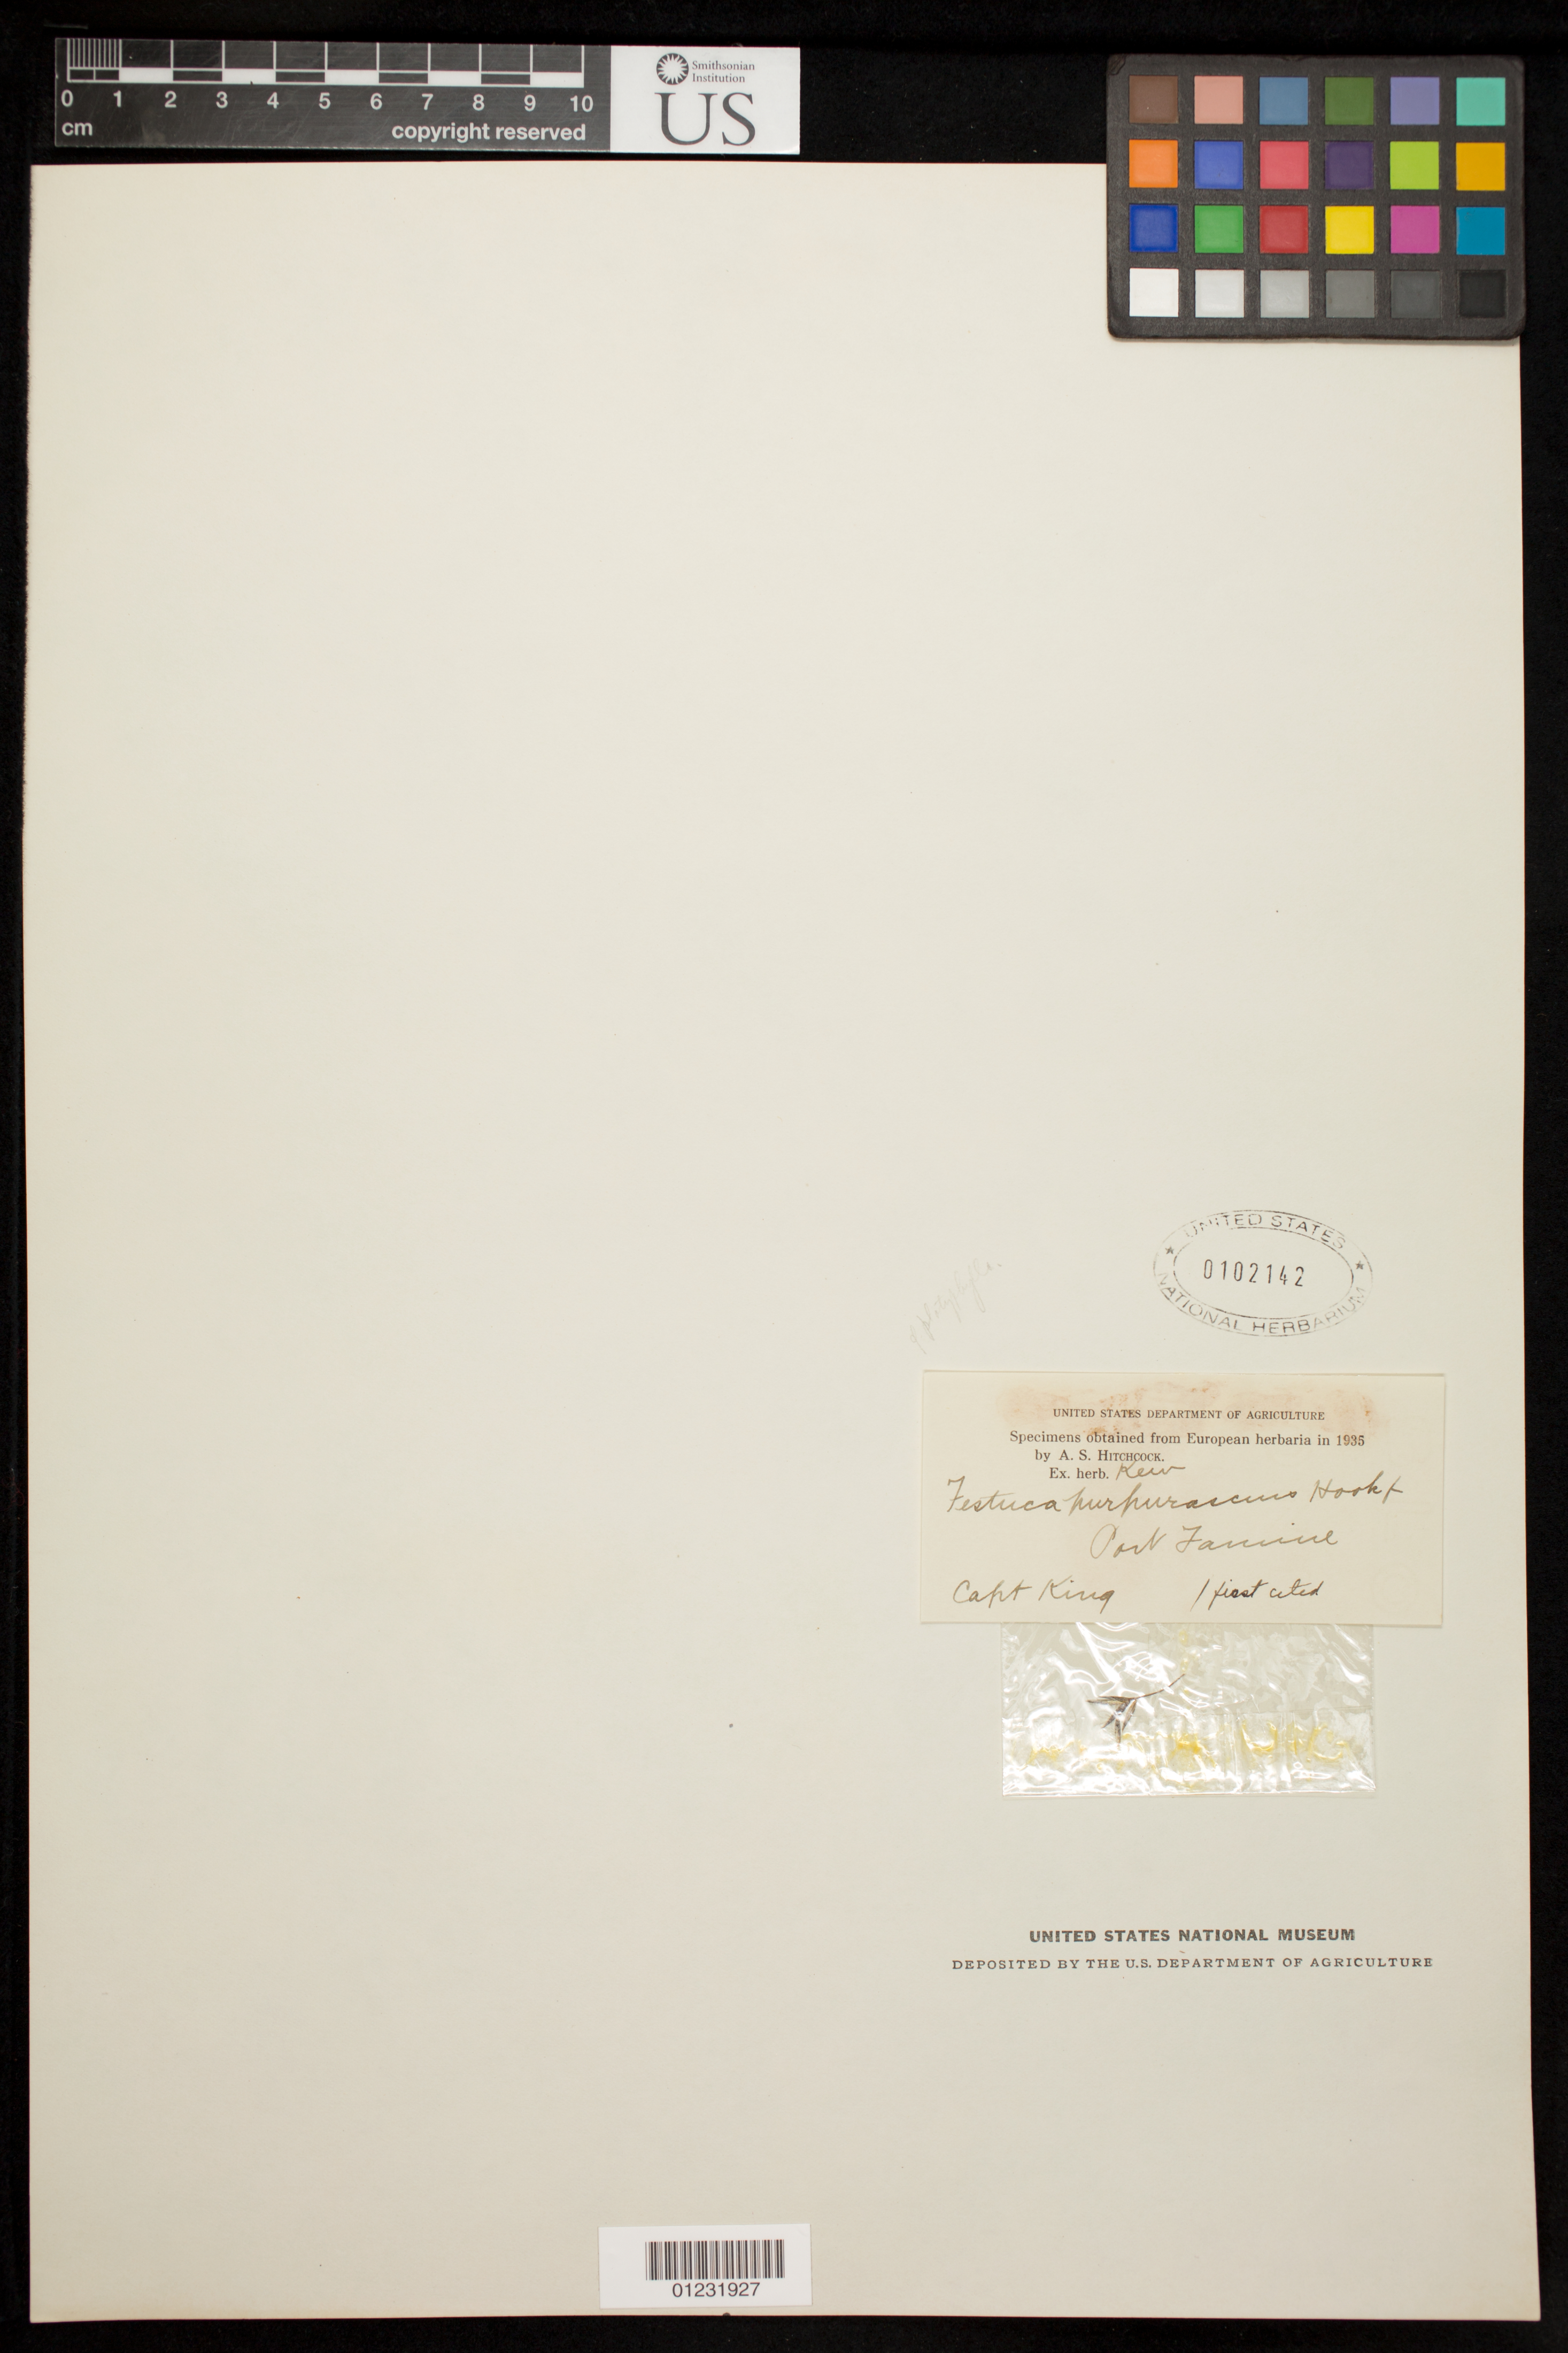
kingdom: Plantae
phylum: Tracheophyta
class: Liliopsida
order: Poales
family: Poaceae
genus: Festuca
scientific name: Festuca purpurascens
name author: Banks & Sol. ex Hook. f.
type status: Syntype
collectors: Capt. King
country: Chile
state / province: Magallanes y de la Antártica Chilena (XII)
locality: Port Famine [Straits of Magellan]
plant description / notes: Fragmentary material of type specimen ex herb. Kew.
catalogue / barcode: US 102142